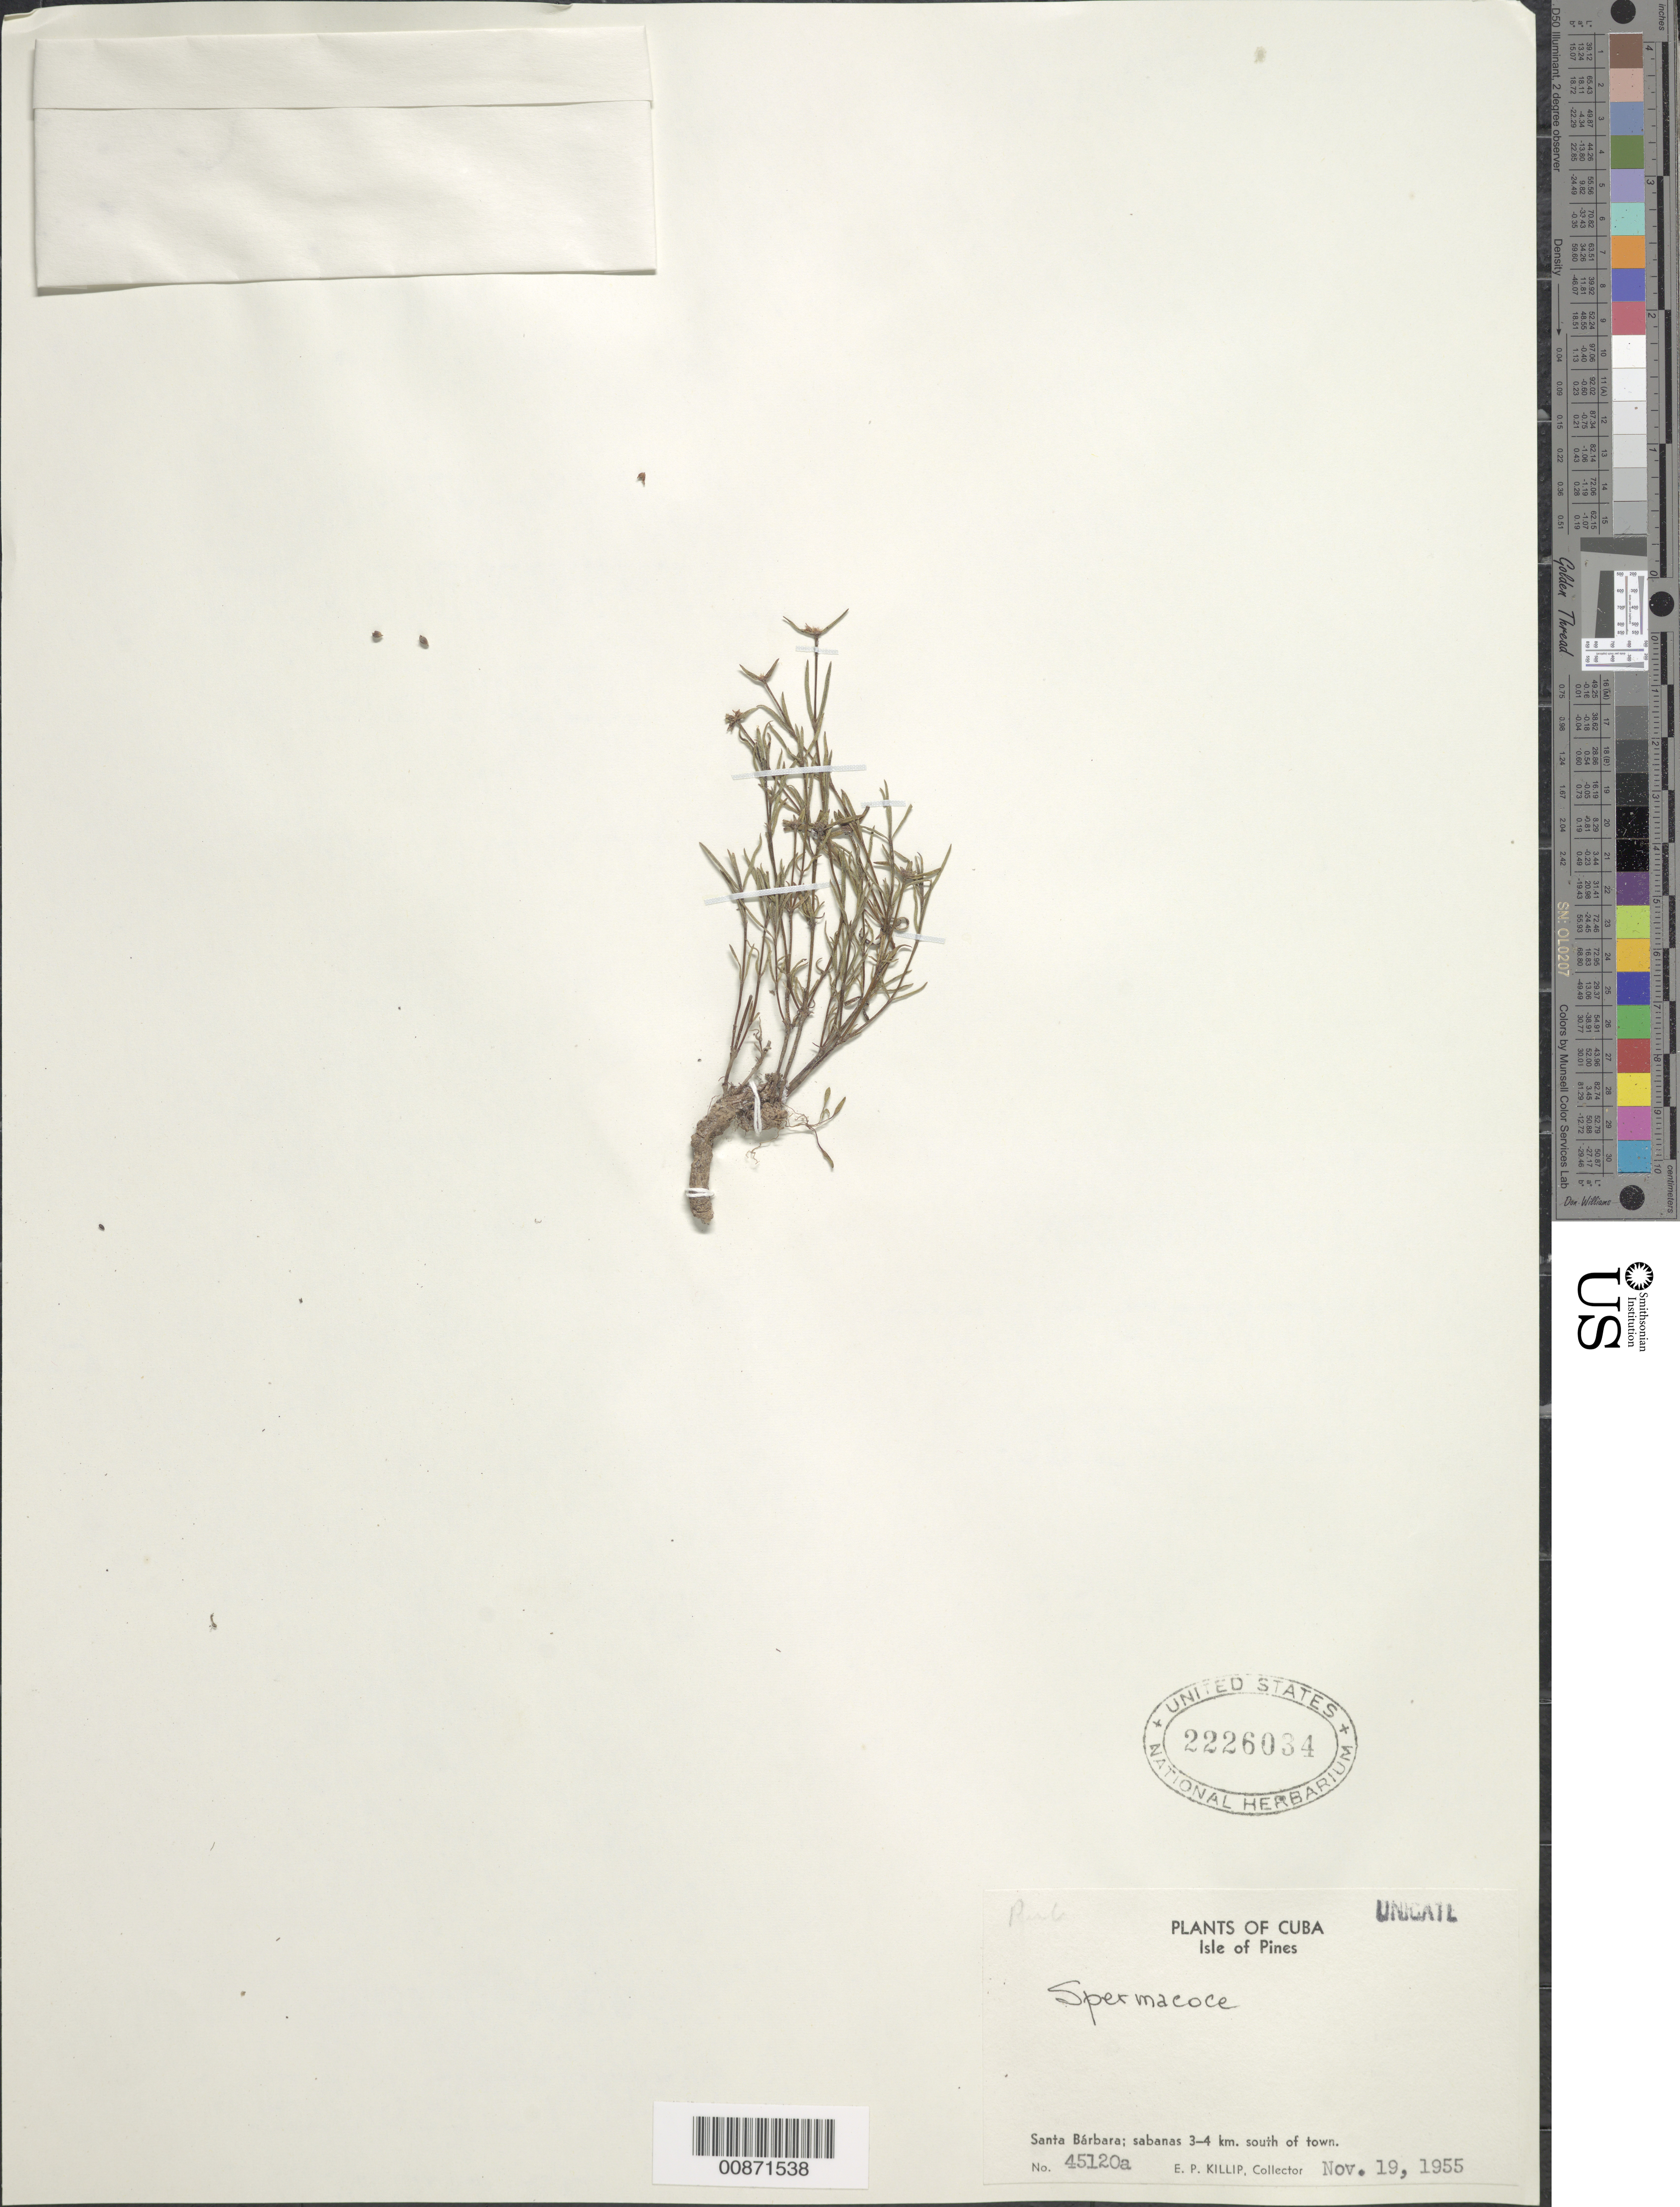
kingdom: Plantae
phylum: Tracheophyta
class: Magnoliopsida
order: Gentianales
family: Rubiaceae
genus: Spermacoce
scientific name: Spermacoce sp.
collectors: E. P. Killip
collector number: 45120a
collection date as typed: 19 Nov 1955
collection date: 1955-11-19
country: Cuba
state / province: Isla de La Juventud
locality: Santa Bárbara, sabanas 3-4 km south of town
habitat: Savanna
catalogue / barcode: US 2226034